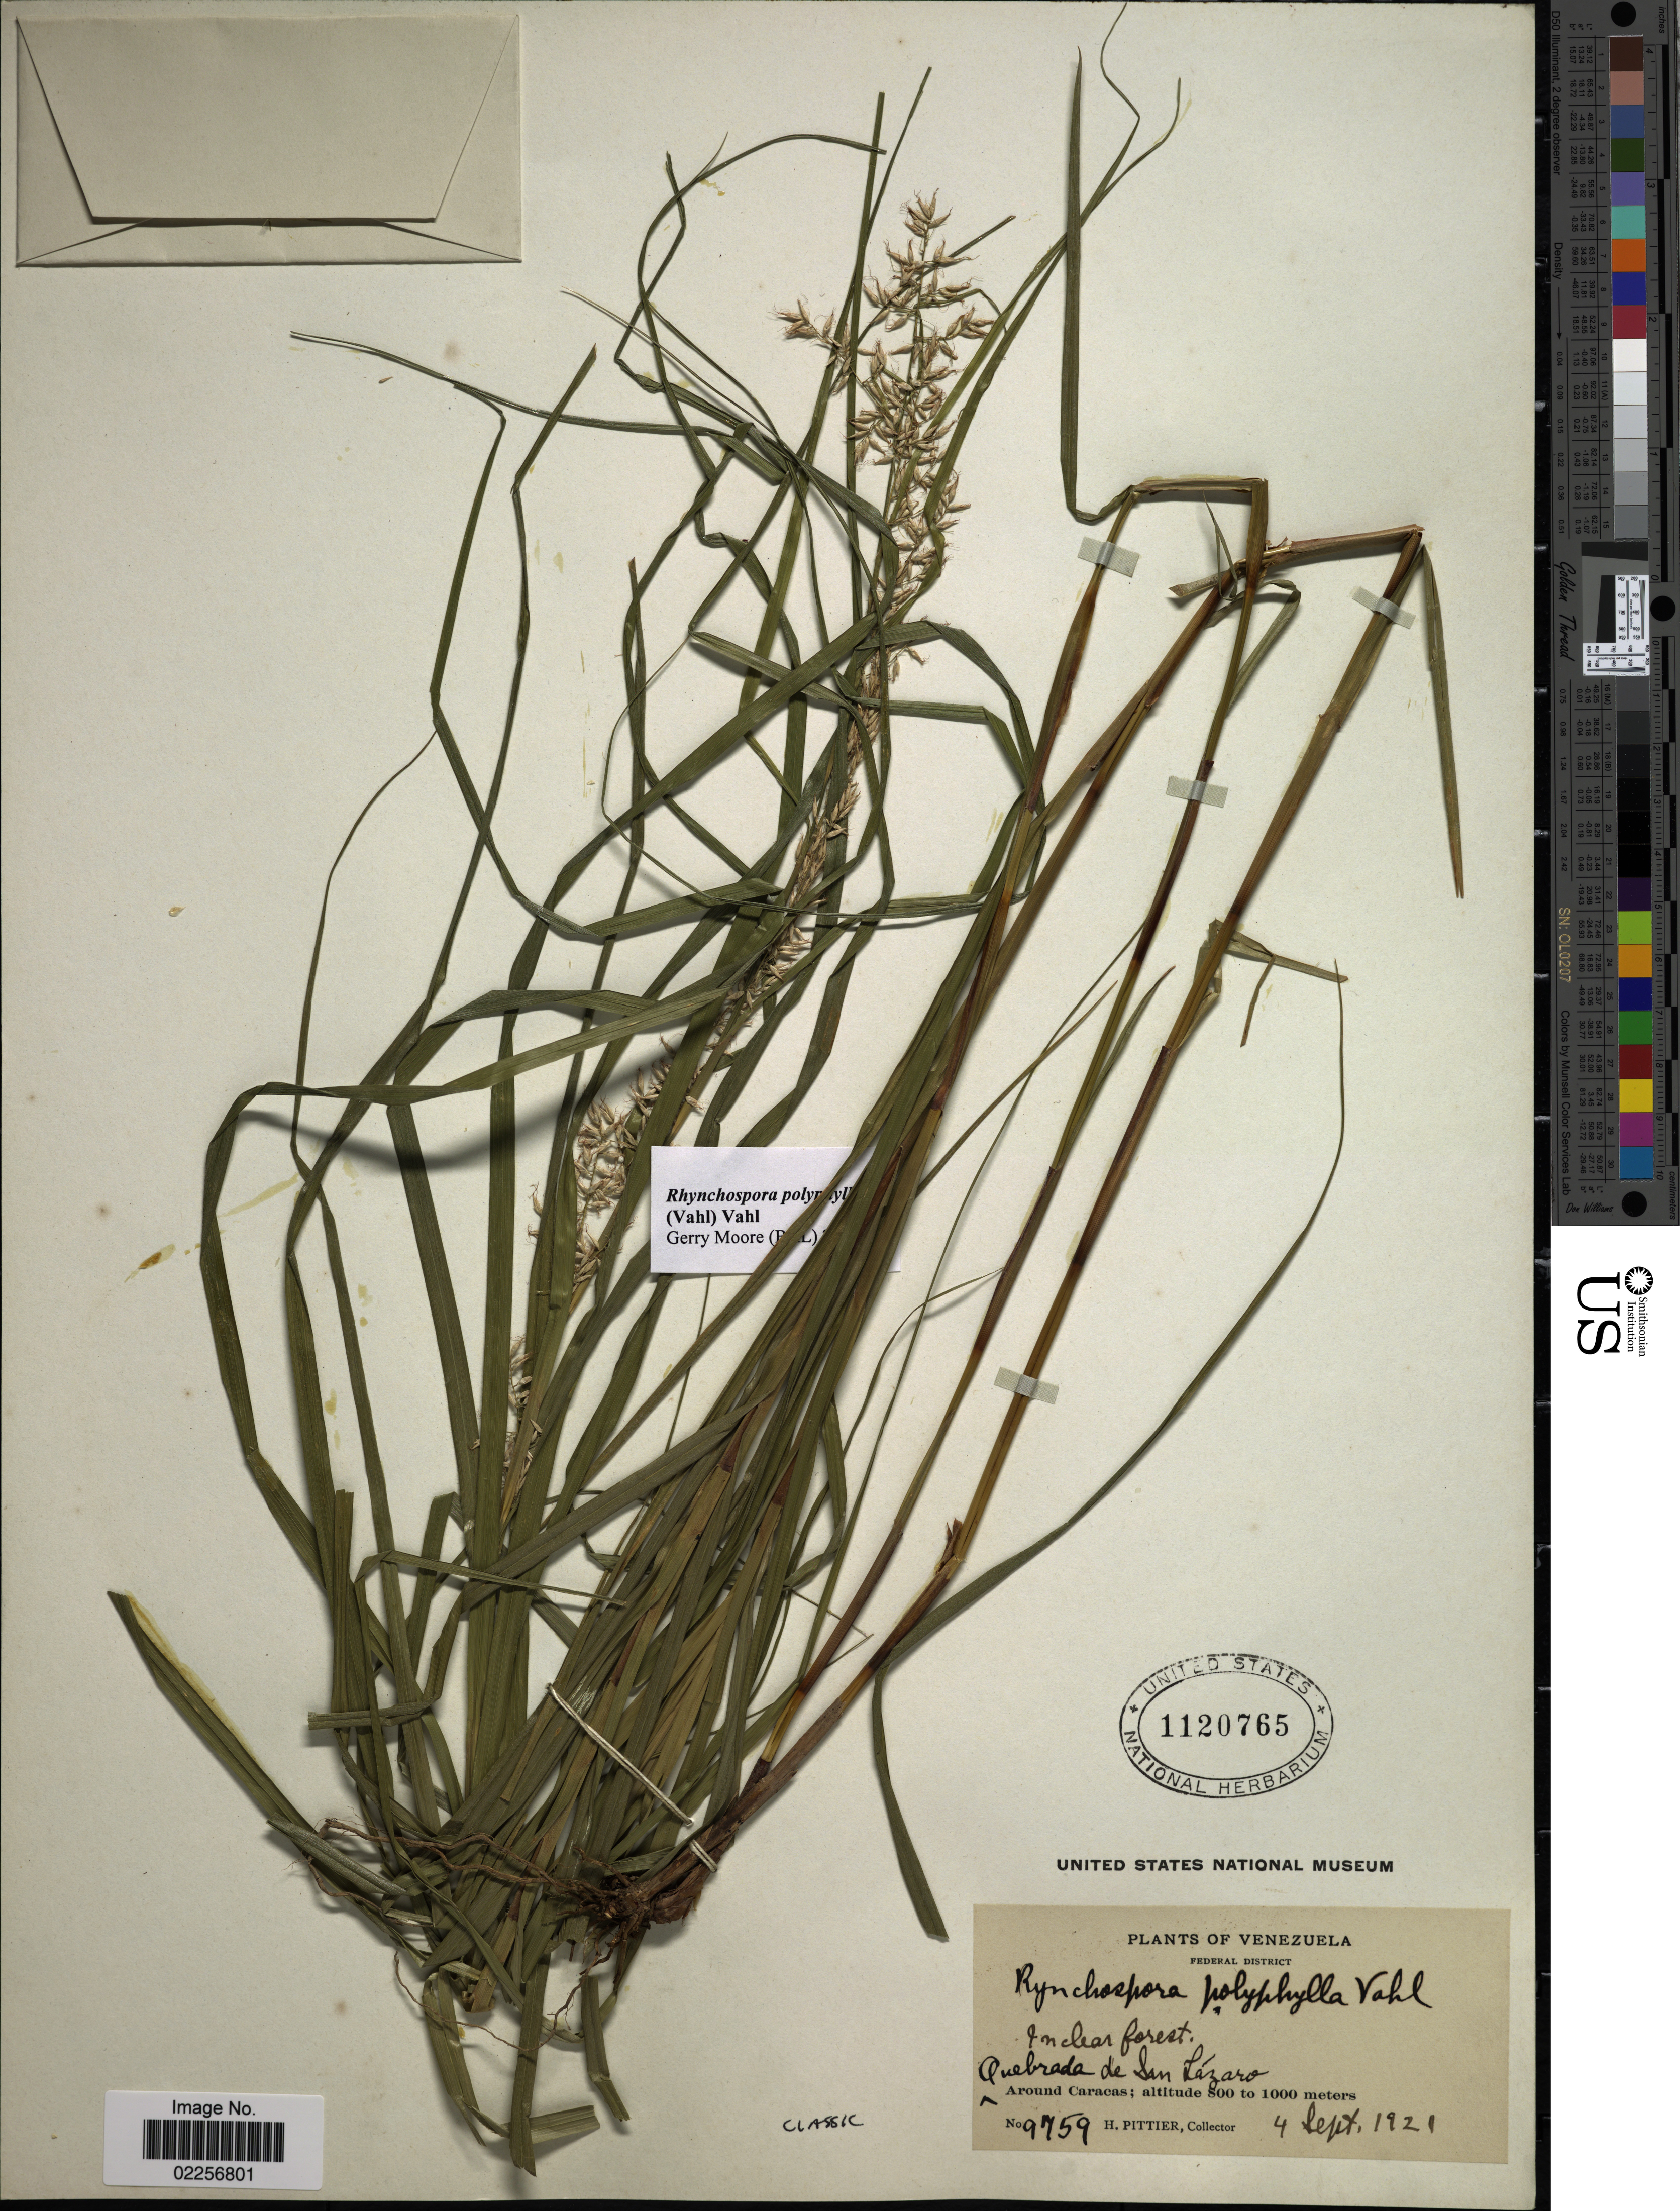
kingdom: Plantae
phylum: Tracheophyta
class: Liliopsida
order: Poales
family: Cyperaceae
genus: Rhynchospora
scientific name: Rhynchospora polyphylla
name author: (Vahl) Vahl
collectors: H. F. Pittier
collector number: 9759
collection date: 1921-09-04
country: Venezuela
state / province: Distrito Federal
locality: Federal District. In clear forest, Quebrada de San Lazaro. Around Caracas.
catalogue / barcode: US 1120765